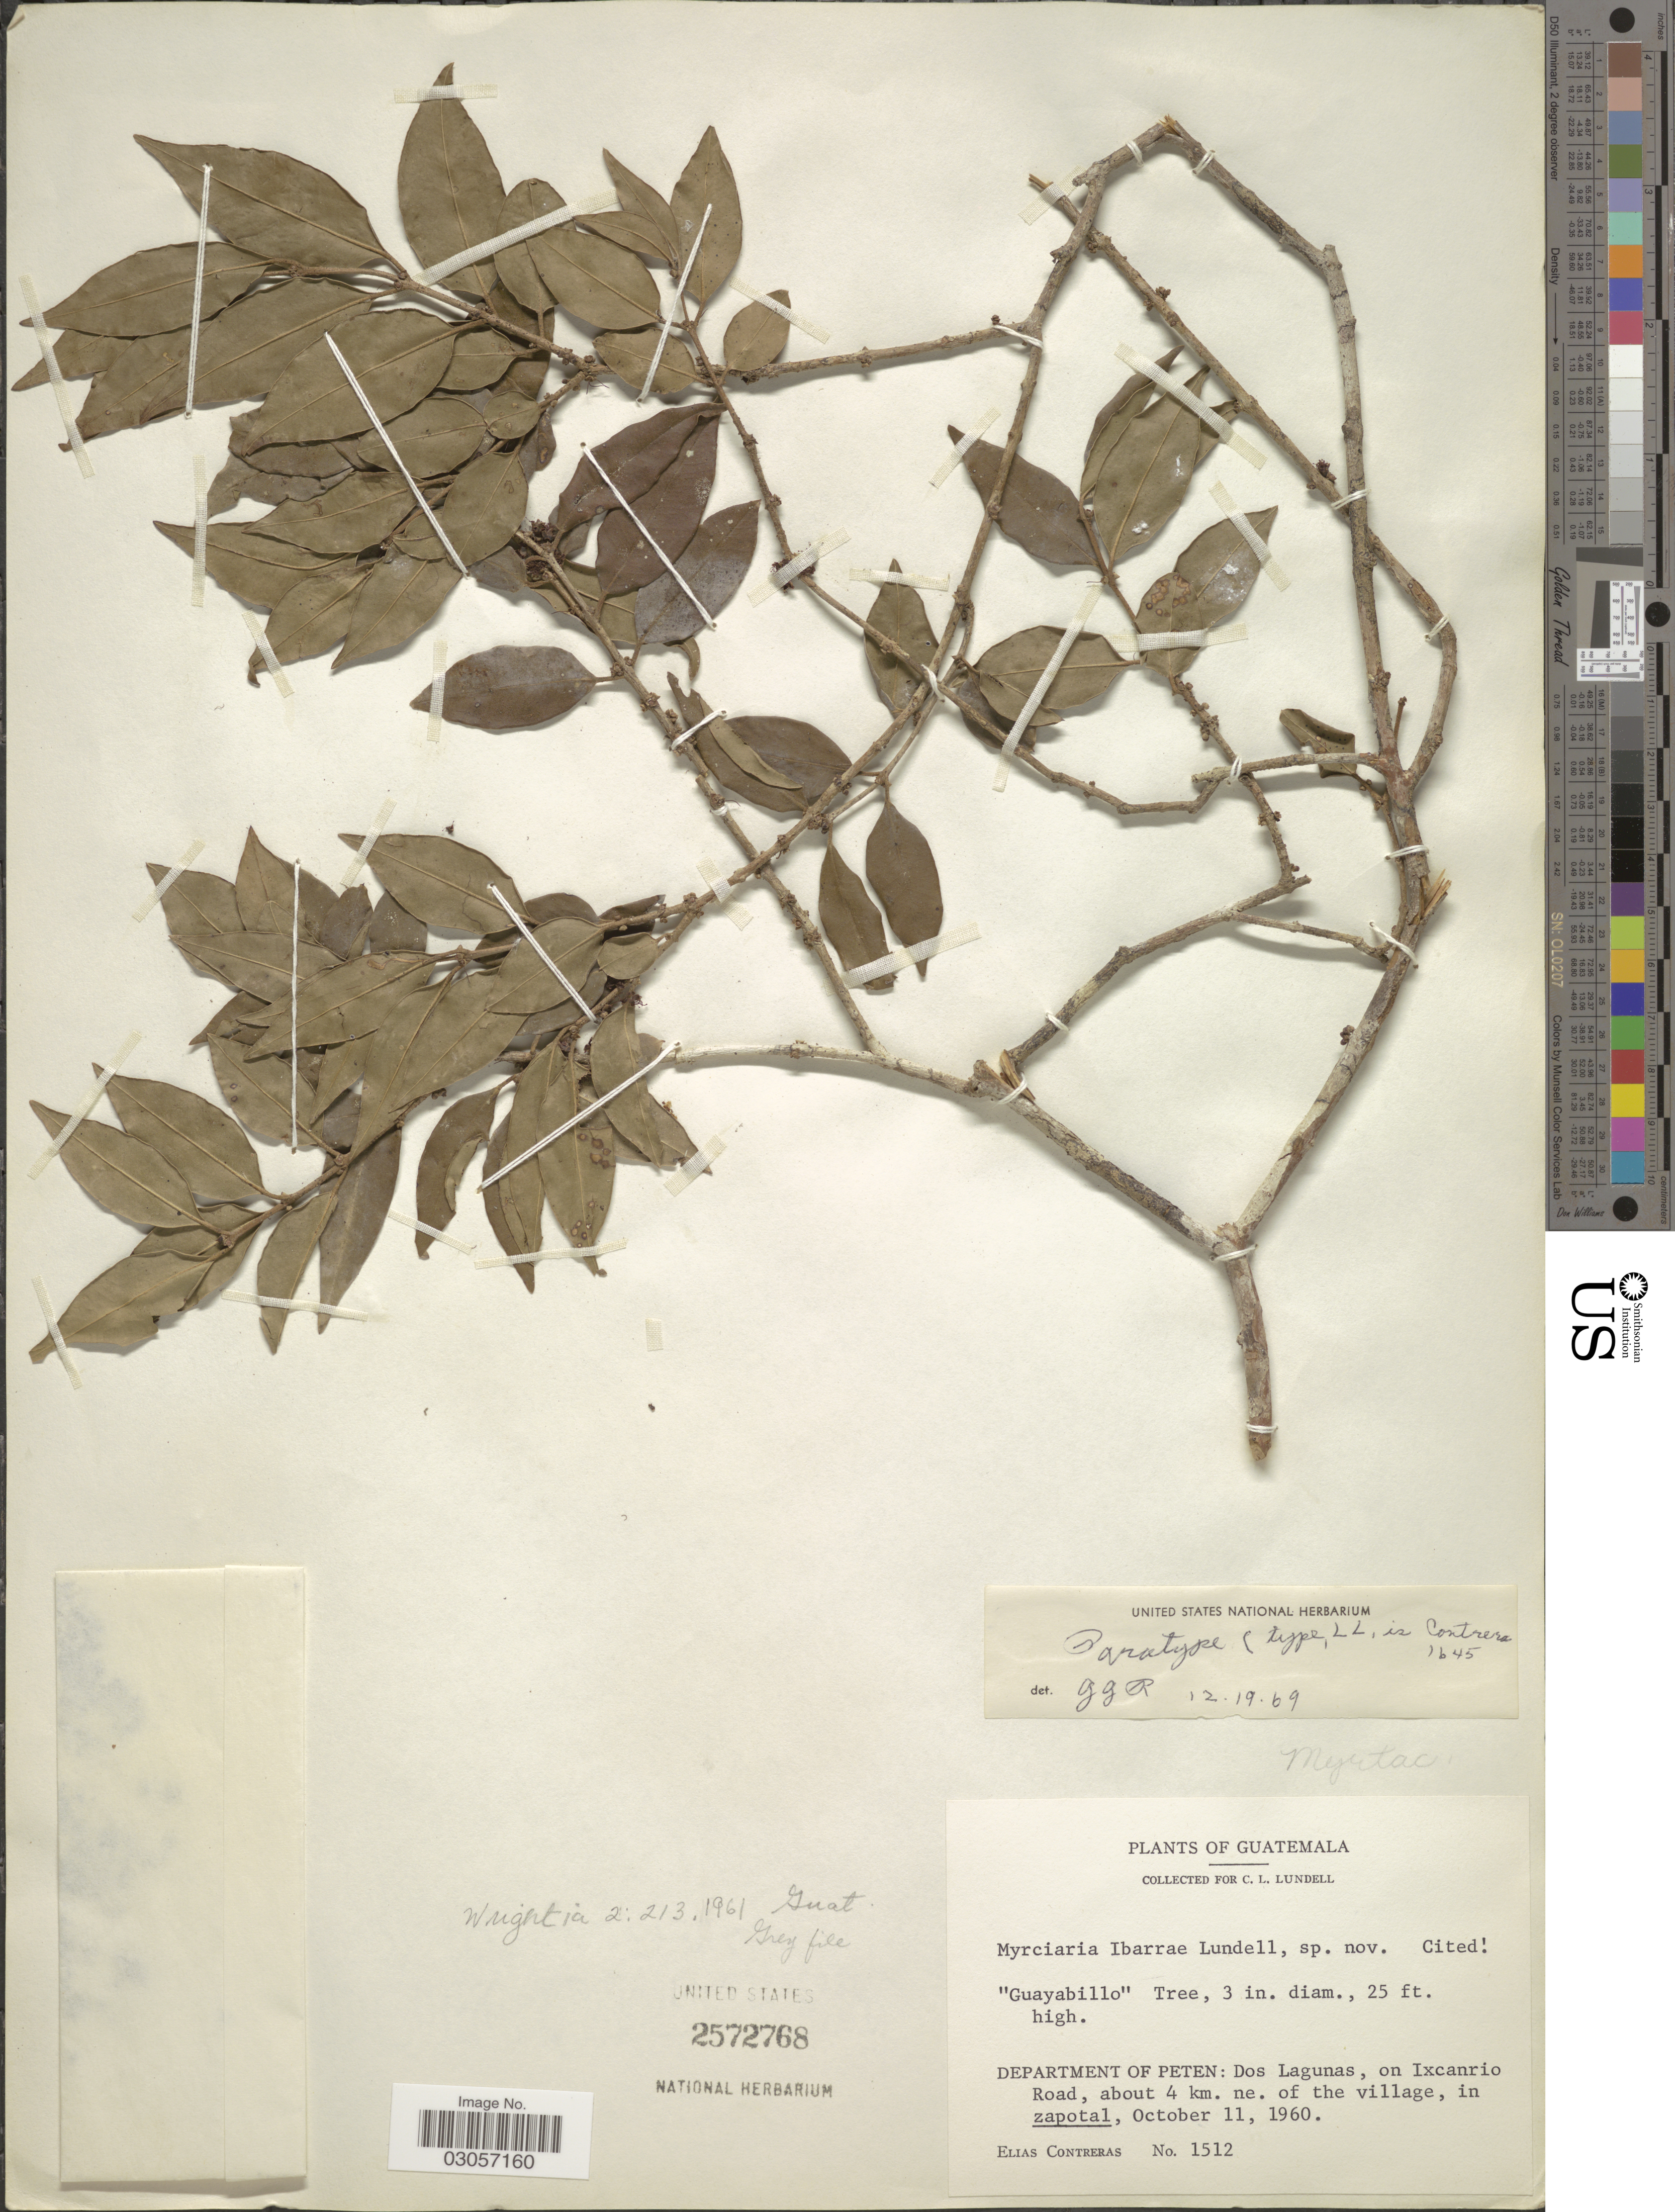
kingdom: Plantae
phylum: Tracheophyta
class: Magnoliopsida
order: Myrtales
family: Myrtaceae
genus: Myrciaria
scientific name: Myrciaria ibarrae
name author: Lundell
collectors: E. Contreras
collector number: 1512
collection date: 1960-10-11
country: Guatemala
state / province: El Petén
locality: Department of Peten: Dos Lagunas, on Ixanrio Road, about 4 km. ne. of the village, in zapotal.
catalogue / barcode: US 2572768